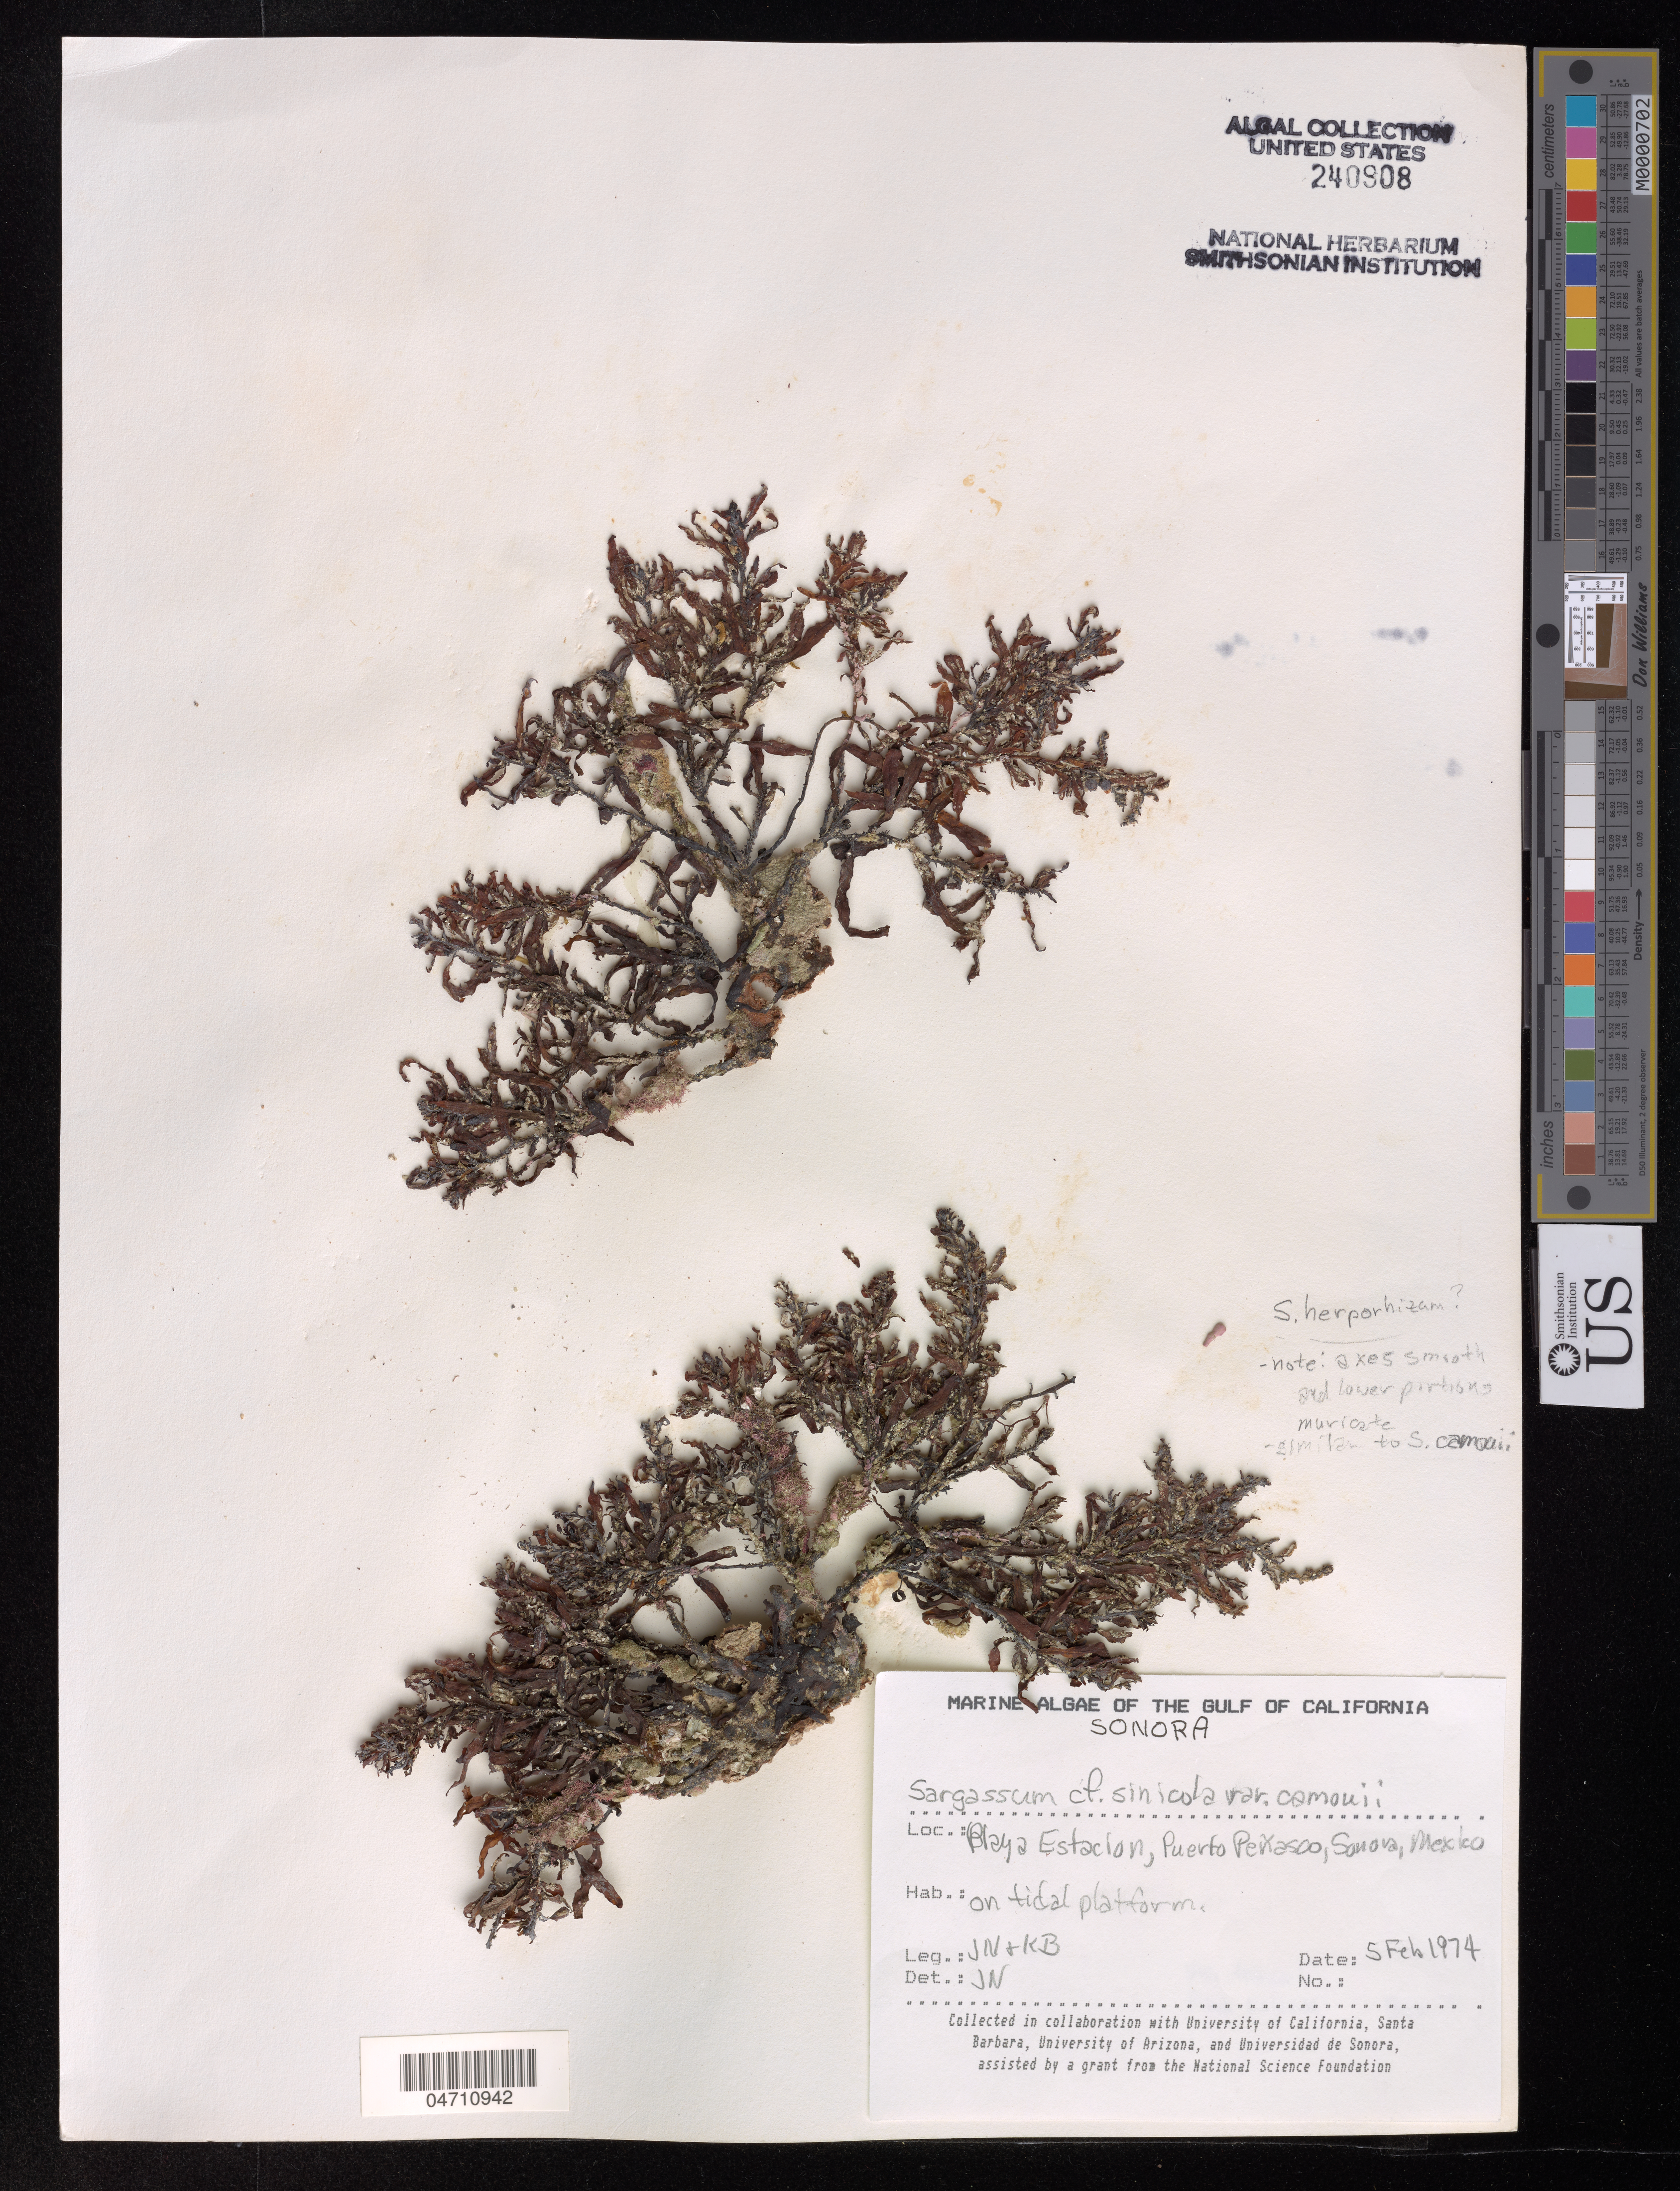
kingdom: Chromista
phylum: Ochrophyta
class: Phaeophyceae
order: Fucales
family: Sargassaceae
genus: Sargassum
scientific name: Sargassum sinicola var. camouii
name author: (E.Y. Dawson) J.N. Norris & Yensen in McCourt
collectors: J. Norris & K. E. Bucher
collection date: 1974-02-05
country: United States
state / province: California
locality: Sonora, Playa Estacion, Puerto Peñasco, Sonora.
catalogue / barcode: US 240908